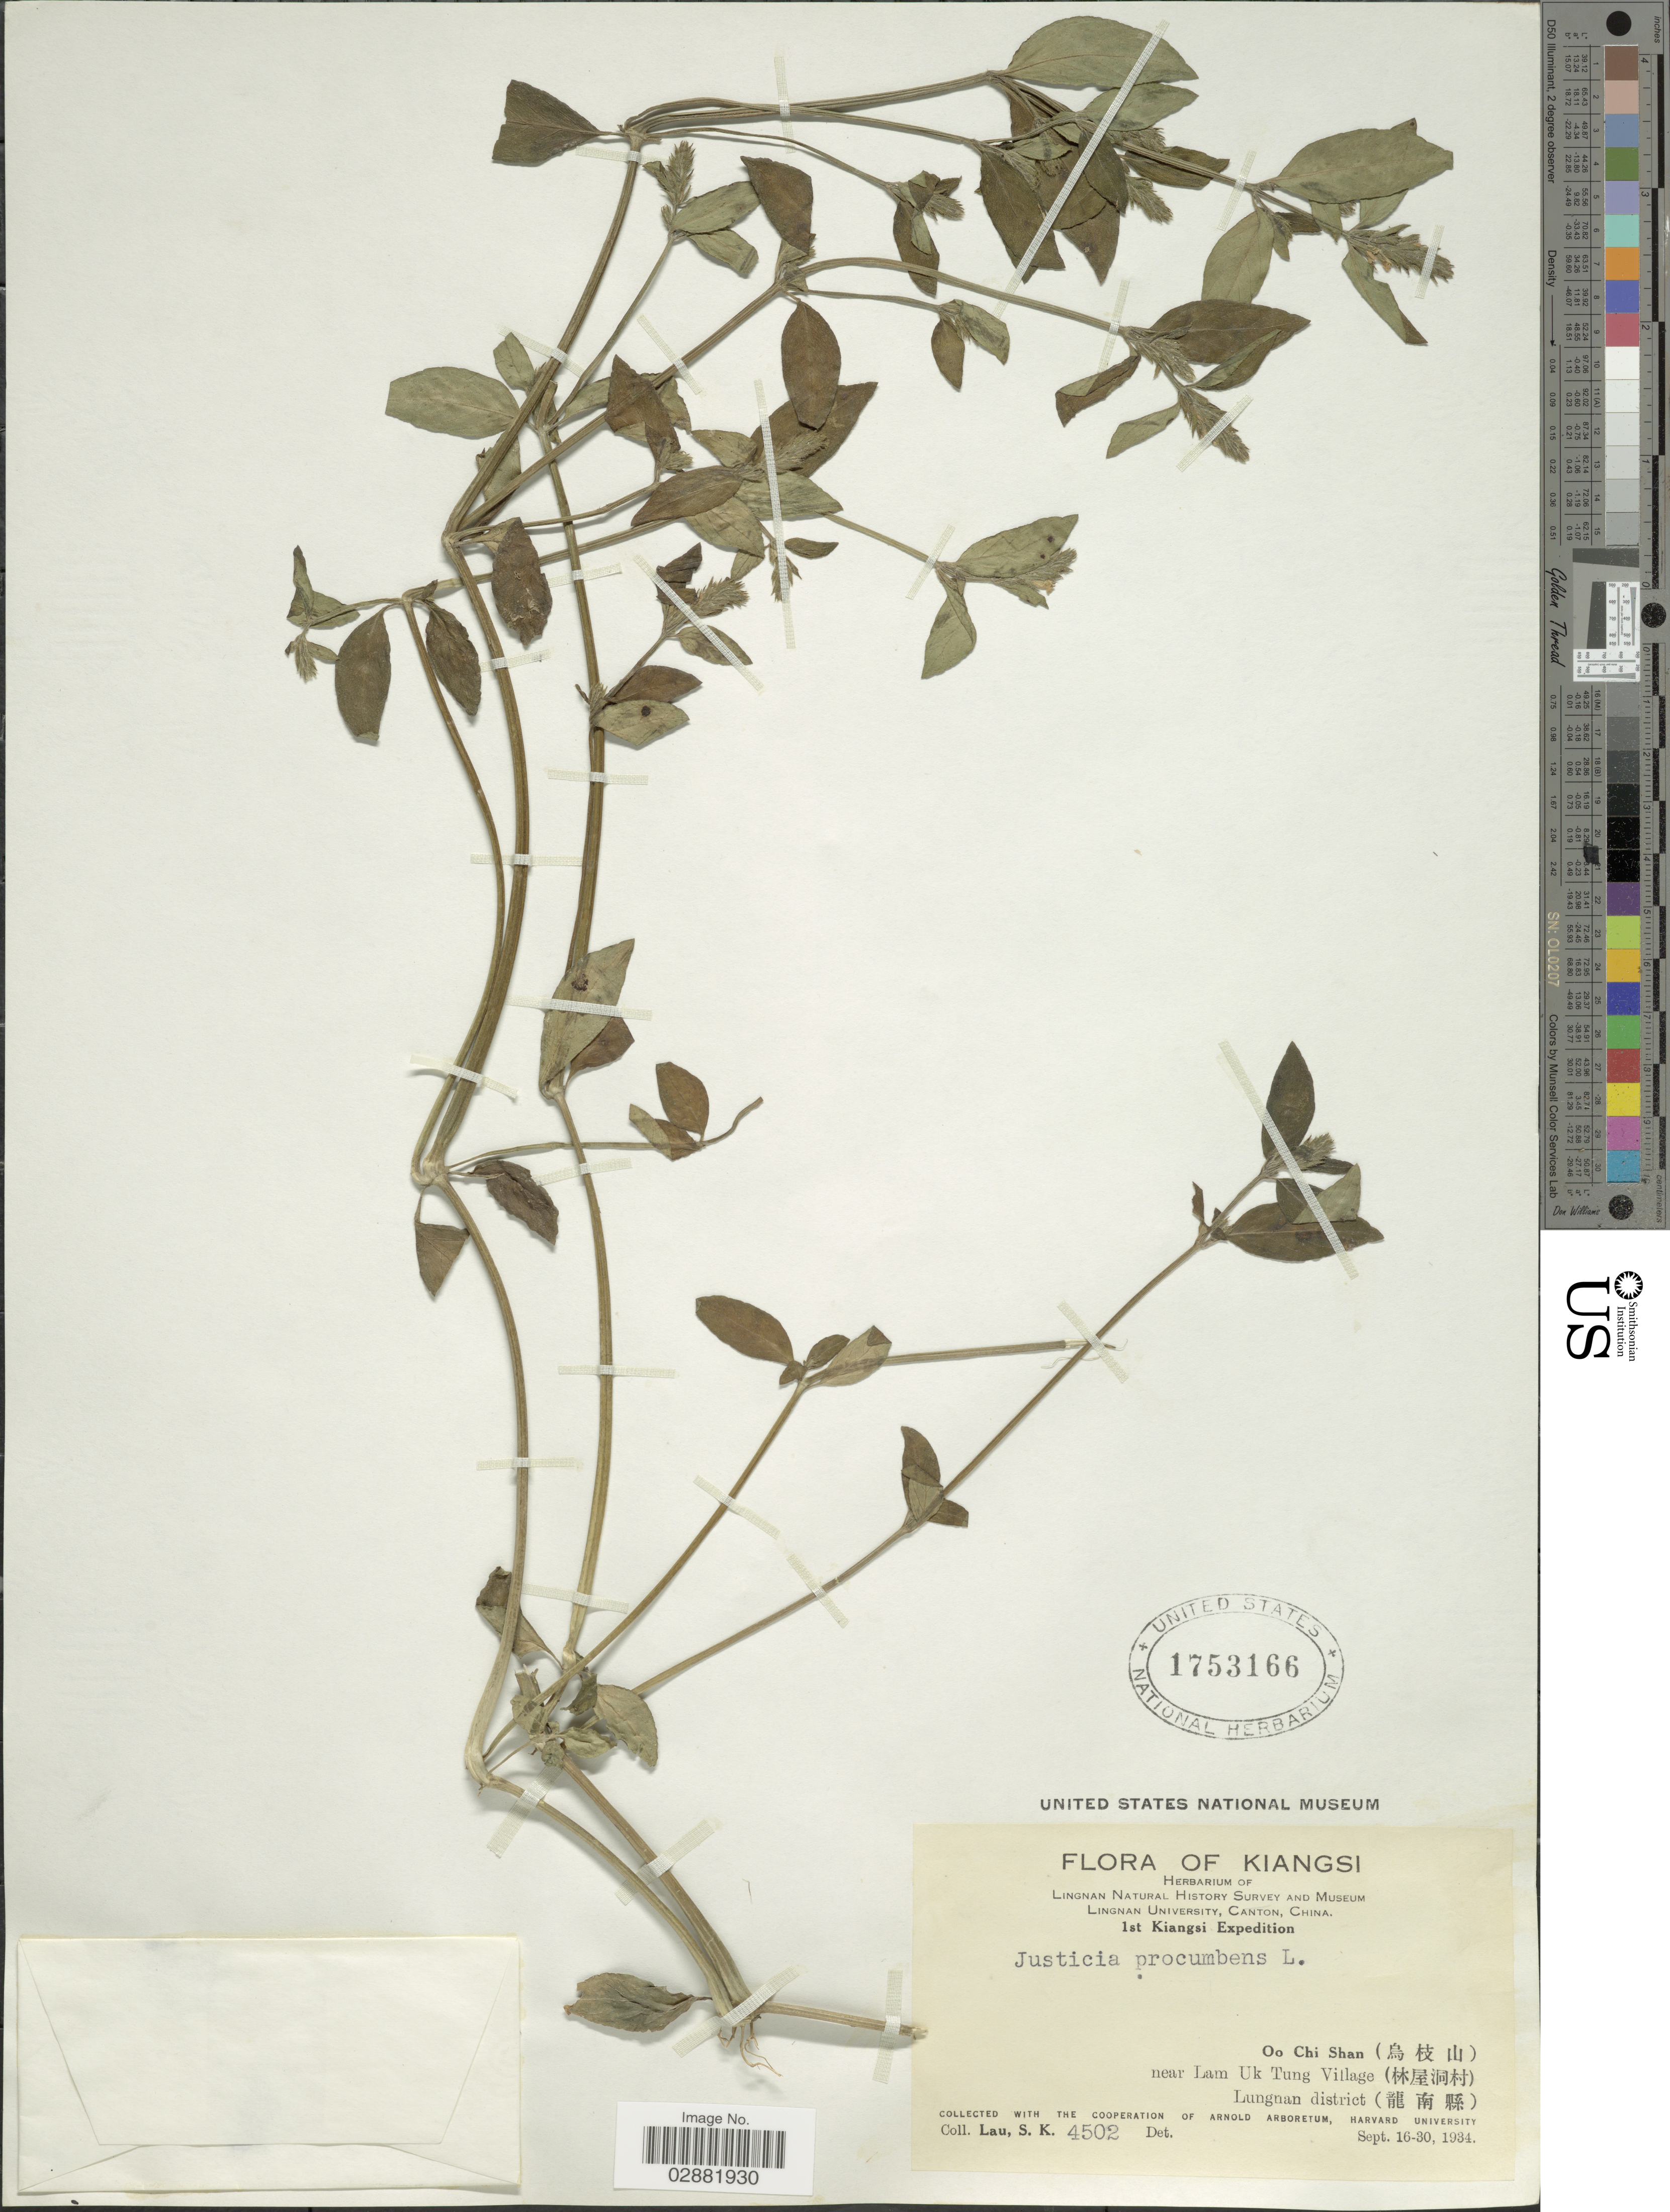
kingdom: Plantae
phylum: Tracheophyta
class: Magnoliopsida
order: Lamiales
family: Acanthaceae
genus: Justicia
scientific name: Justicia procumbens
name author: L.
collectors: S. K. Lau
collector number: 4502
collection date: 1934-09-16/1934-09-30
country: China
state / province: Jiangxi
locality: Kiangsi, Oo Chi Shan (X), near Lam Uk Tung Village (X), Lungnan district (X).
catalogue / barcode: US 1753166